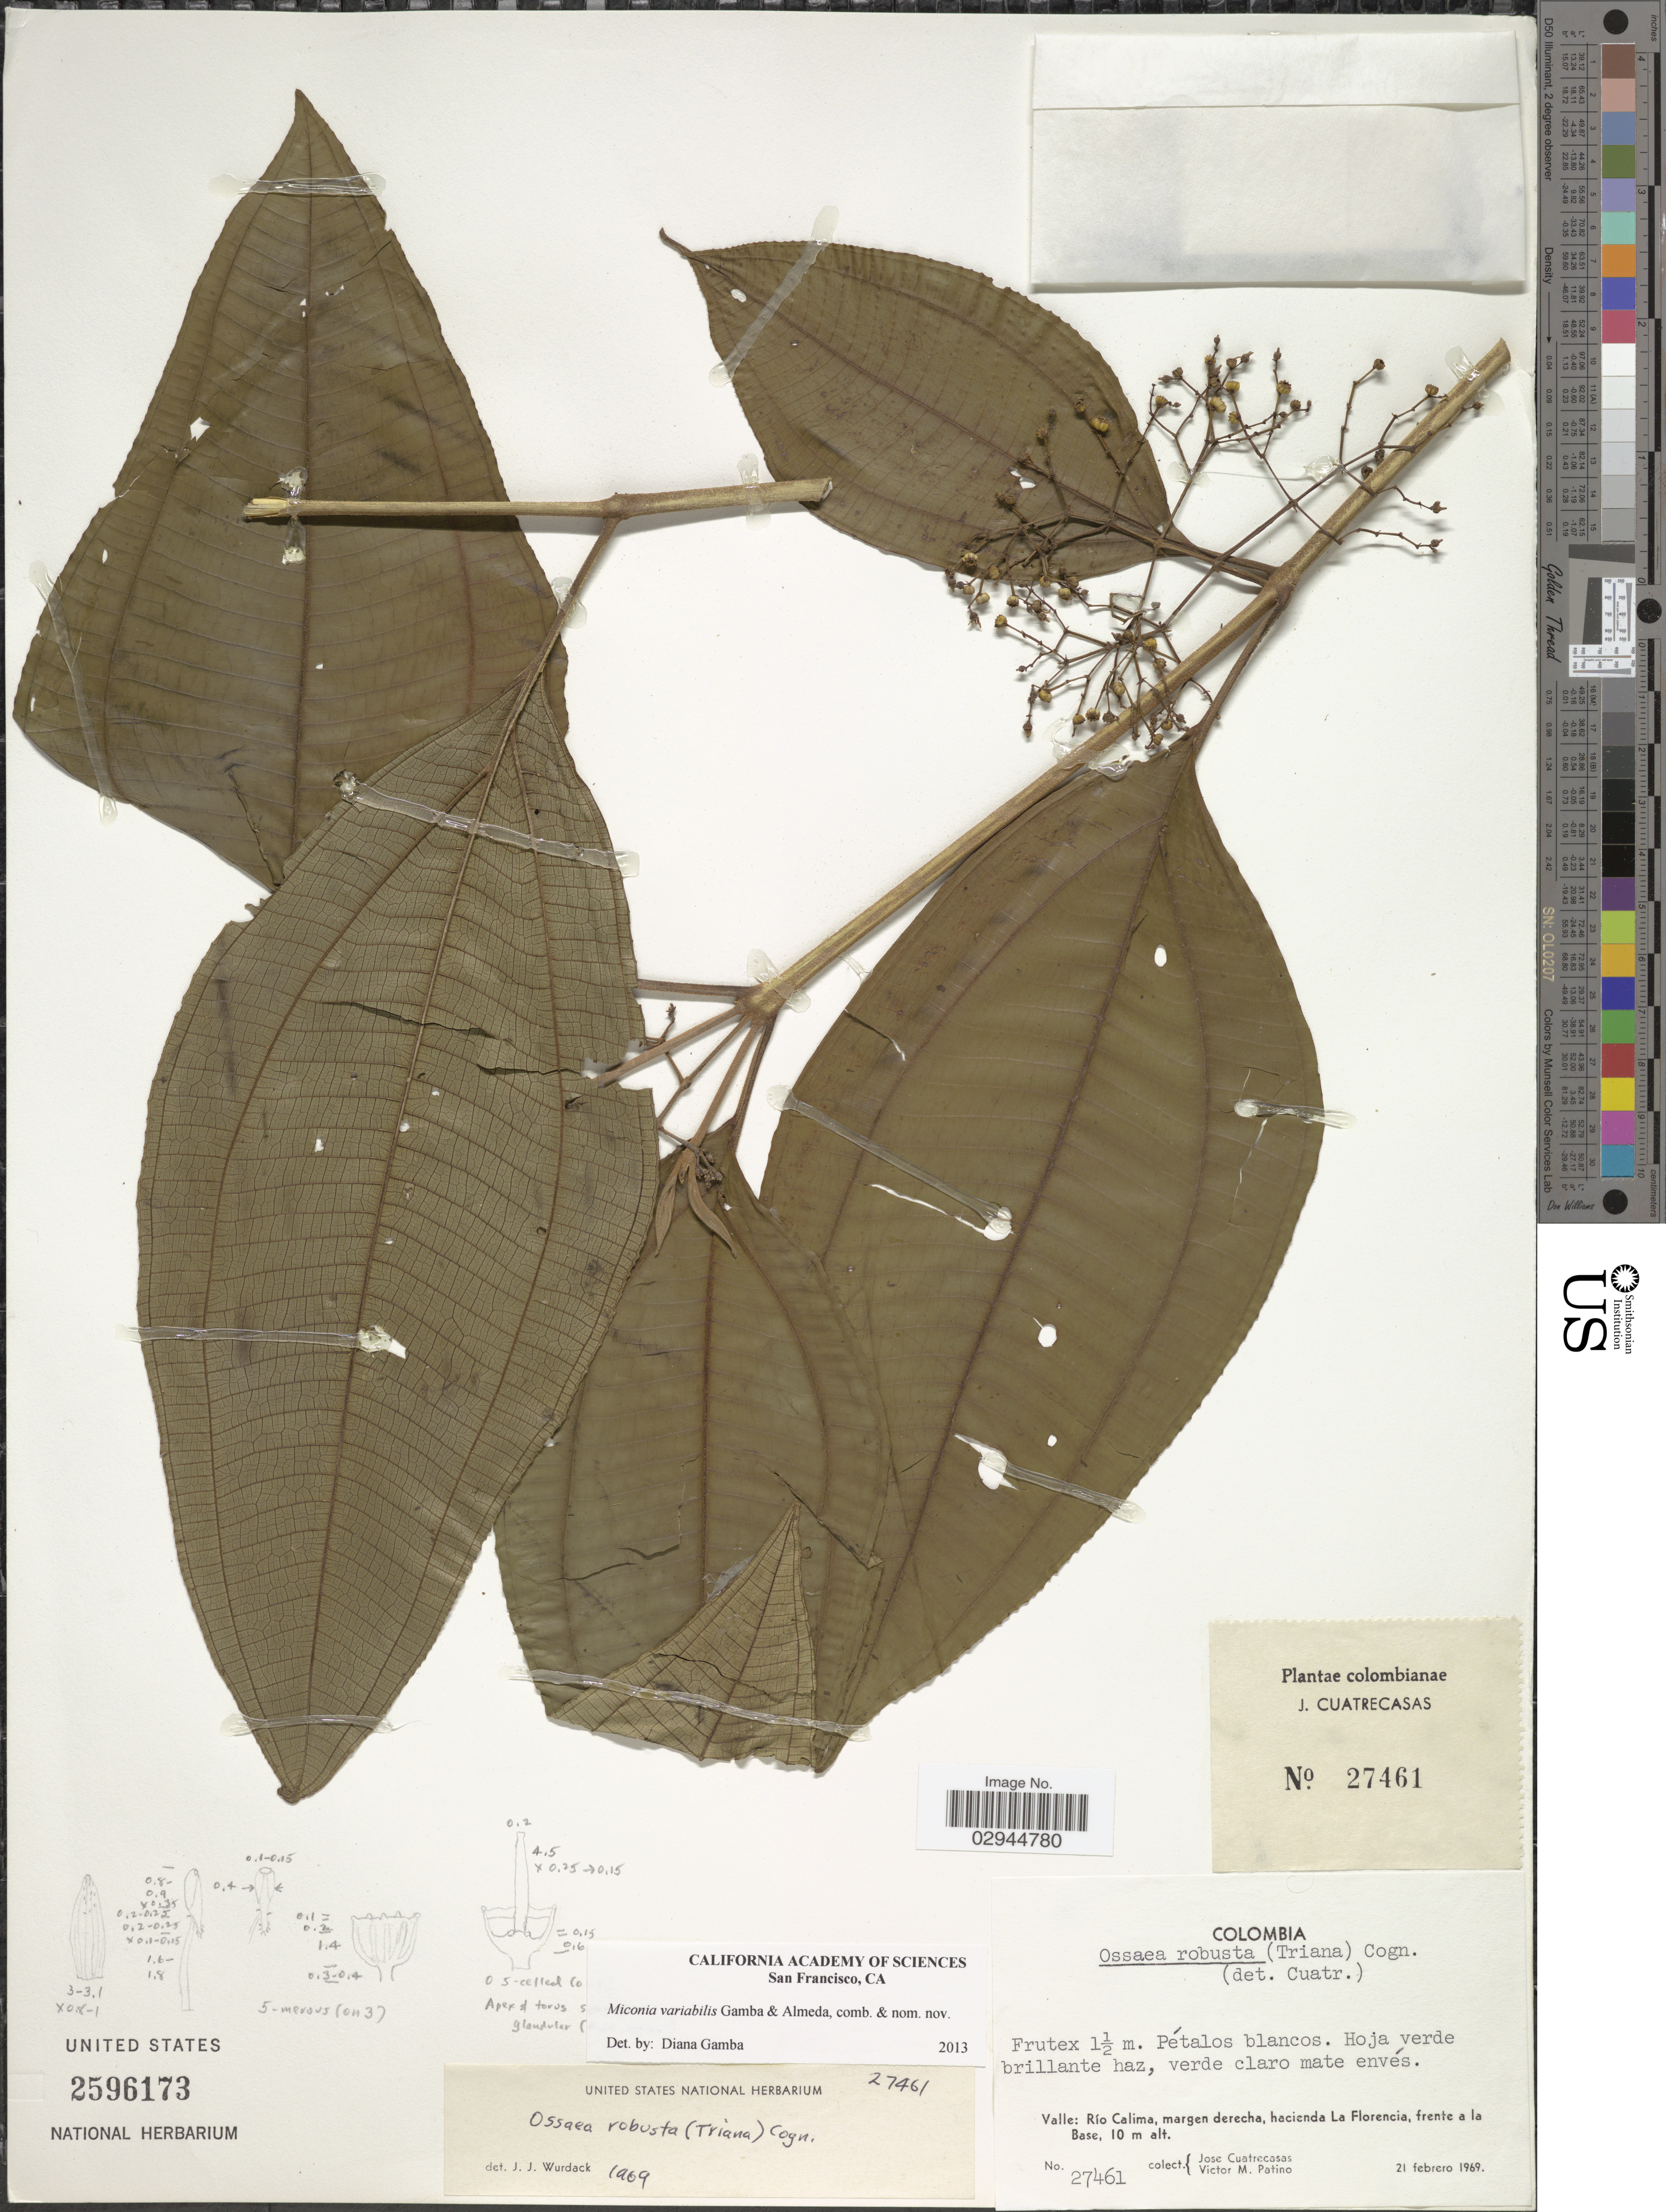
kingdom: Plantae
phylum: Tracheophyta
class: Magnoliopsida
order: Myrtales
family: Melastomataceae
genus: Miconia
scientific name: Miconia variabilis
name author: Gamba & Almeda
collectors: J. Cuatrecasas & V. M. Patiño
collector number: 27461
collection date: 1969-02-21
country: Colombia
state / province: Valle del Cauca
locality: Valle: Río Calima, margen derecha, hacienda La Florencia, frente a la Base.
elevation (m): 10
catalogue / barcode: US 2596173